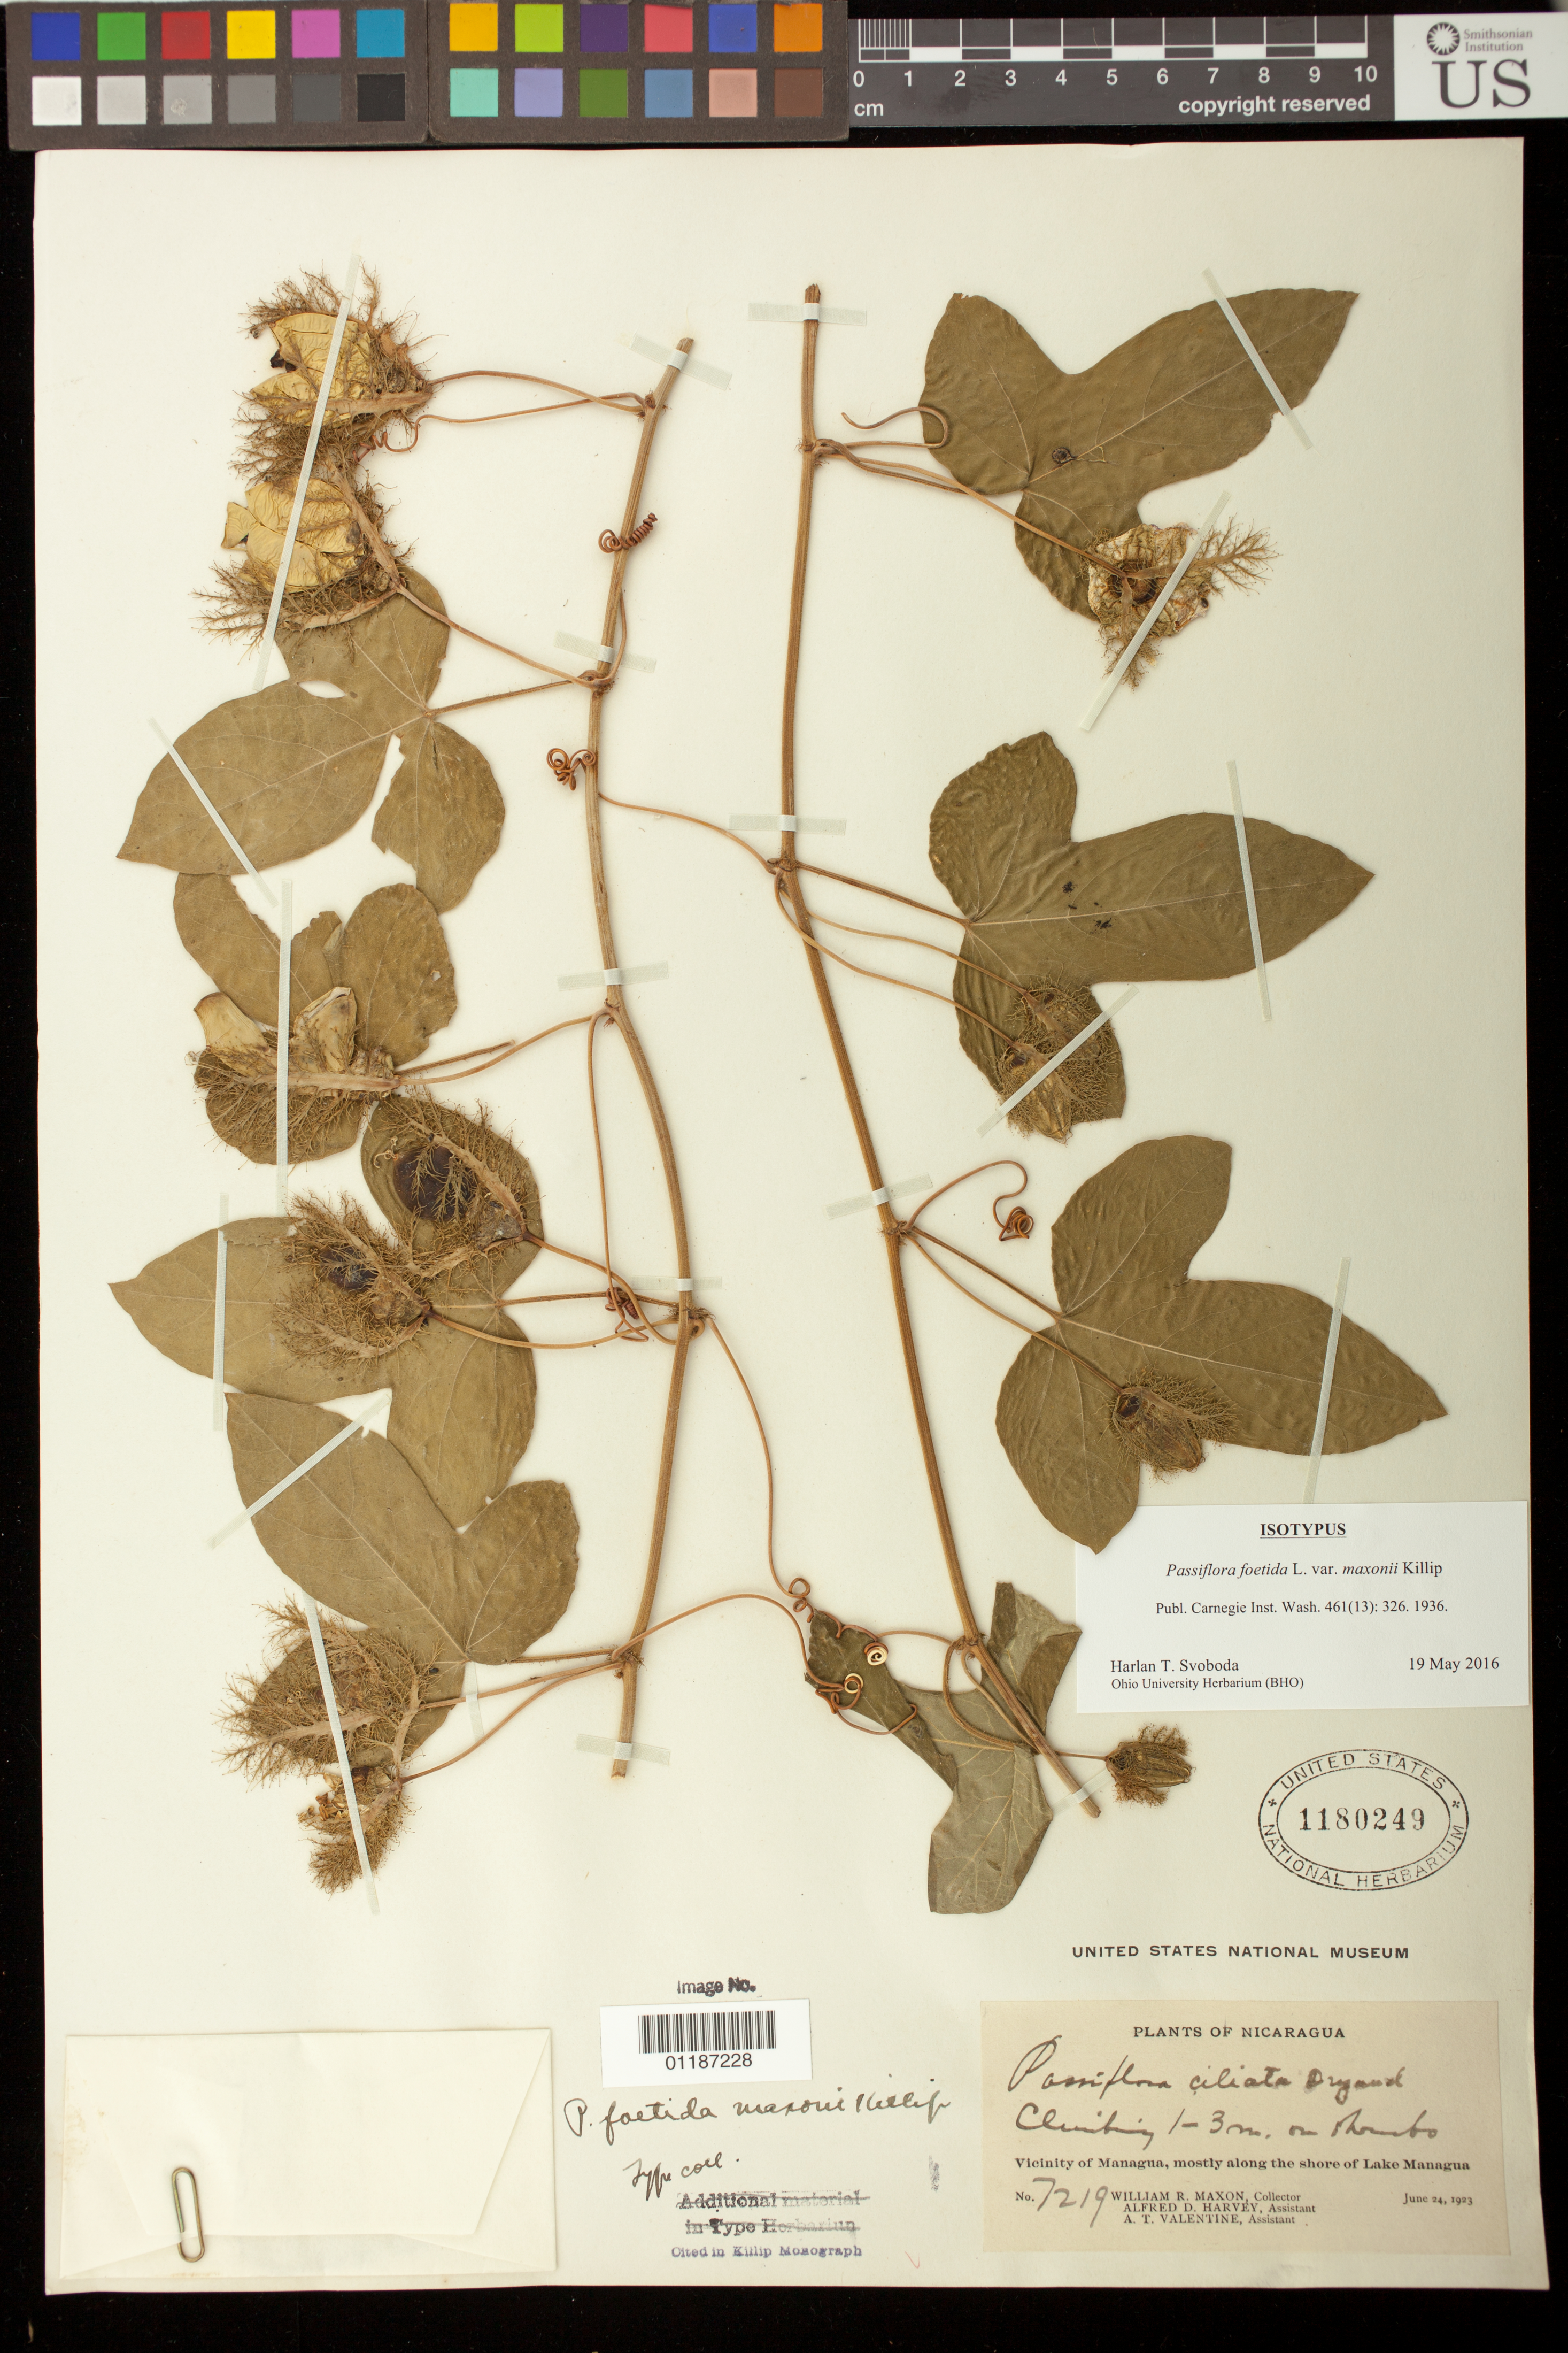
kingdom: Plantae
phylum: Tracheophyta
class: Magnoliopsida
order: Malpighiales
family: Passifloraceae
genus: Passiflora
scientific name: Passiflora foetida var. maxonii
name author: Killip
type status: Isotype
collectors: W. R. Maxon, A. D. Harvey & A. Valentine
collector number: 7219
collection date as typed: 24 Jun 1923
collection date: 1923-06-24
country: Nicaragua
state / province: Managua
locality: Vicinity of Managua, mostly along the shore of Lake Managua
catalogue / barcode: US 1880249